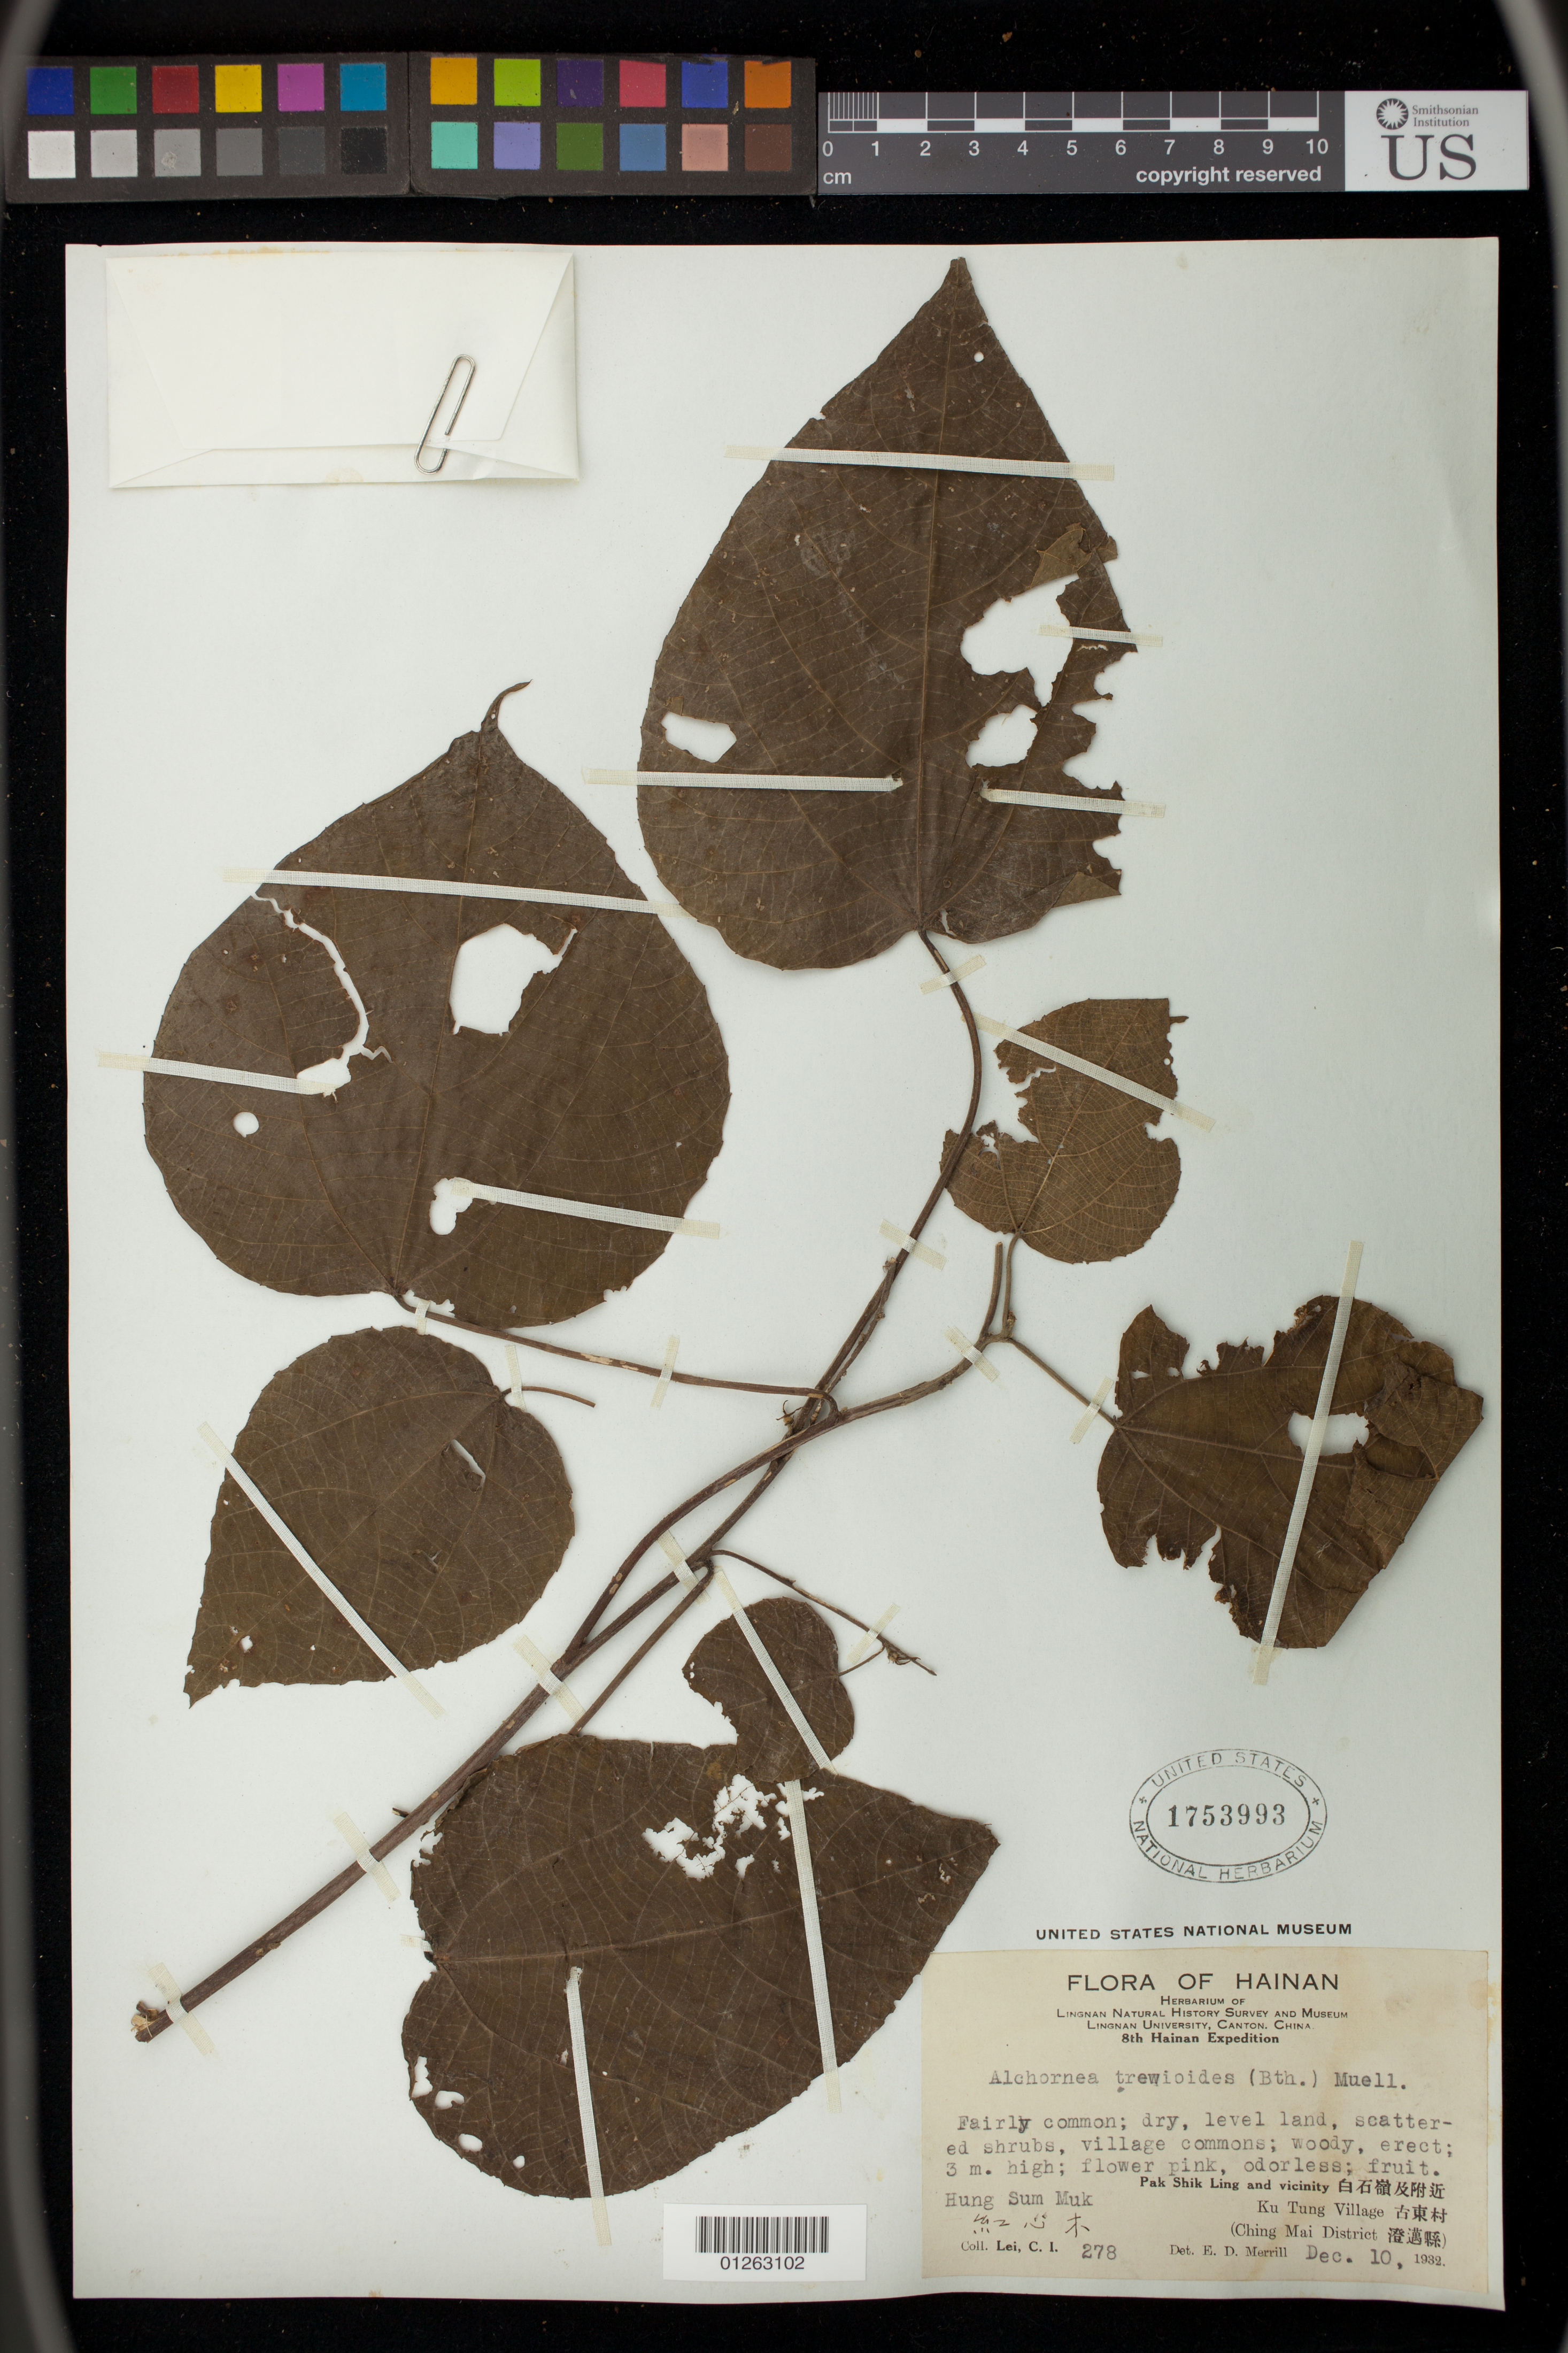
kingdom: Plantae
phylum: Tracheophyta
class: Magnoliopsida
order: Malpighiales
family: Euphorbiaceae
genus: Alchornea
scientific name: Alchornea leptogyna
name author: Diels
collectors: C. I. Lei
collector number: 278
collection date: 1932-12-10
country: China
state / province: Hainan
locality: Ching Mai District, Ku Tung Village, Pak Shik Ling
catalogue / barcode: US 1753993